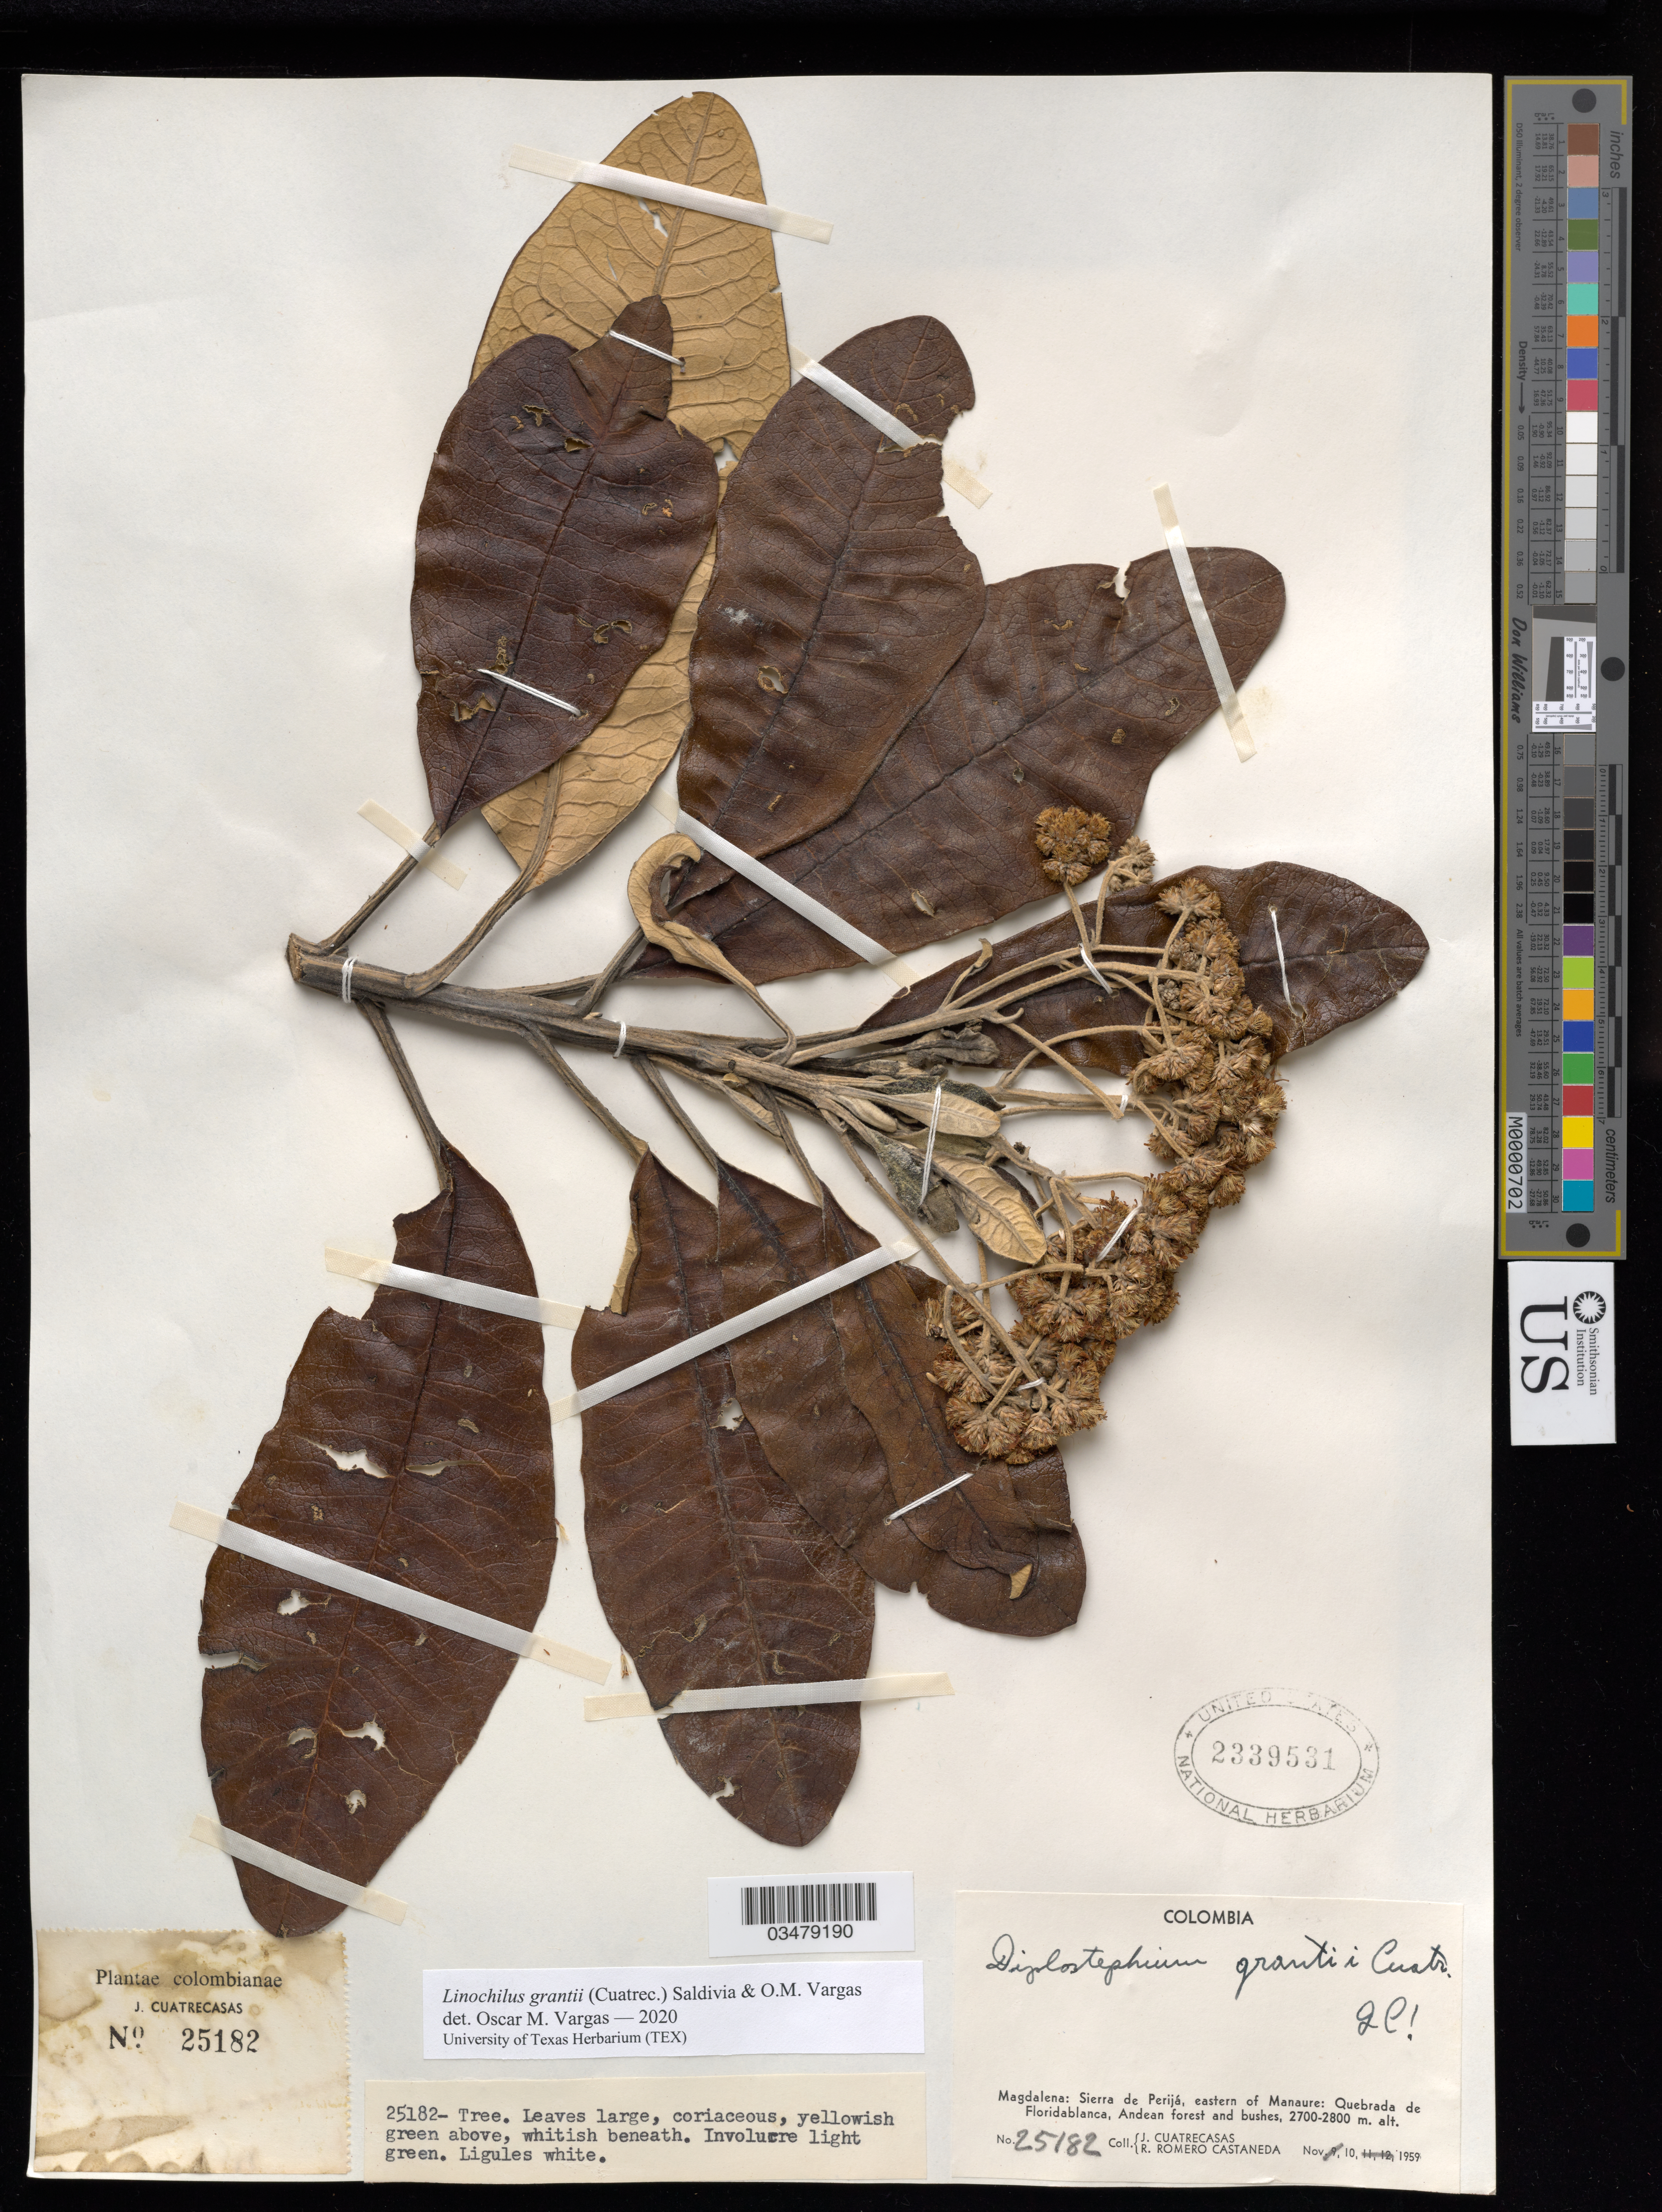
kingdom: Plantae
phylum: Tracheophyta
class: Magnoliopsida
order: Asterales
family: Asteraceae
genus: Linochilus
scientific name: Linochilus grantii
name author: (Cuatrec.) Saldivia & O.M. Vargas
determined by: Vargas, Oscar M.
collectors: J. Cuatrecasas & R. Romero Castañeda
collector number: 25182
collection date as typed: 10 Nov 1959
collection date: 1959-11-10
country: Colombia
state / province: Magdalena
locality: Sierra de Perija, East of Manaure. Quebrada de Floridablanca.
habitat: Andean forest and bushes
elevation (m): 2700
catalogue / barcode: US 2339531